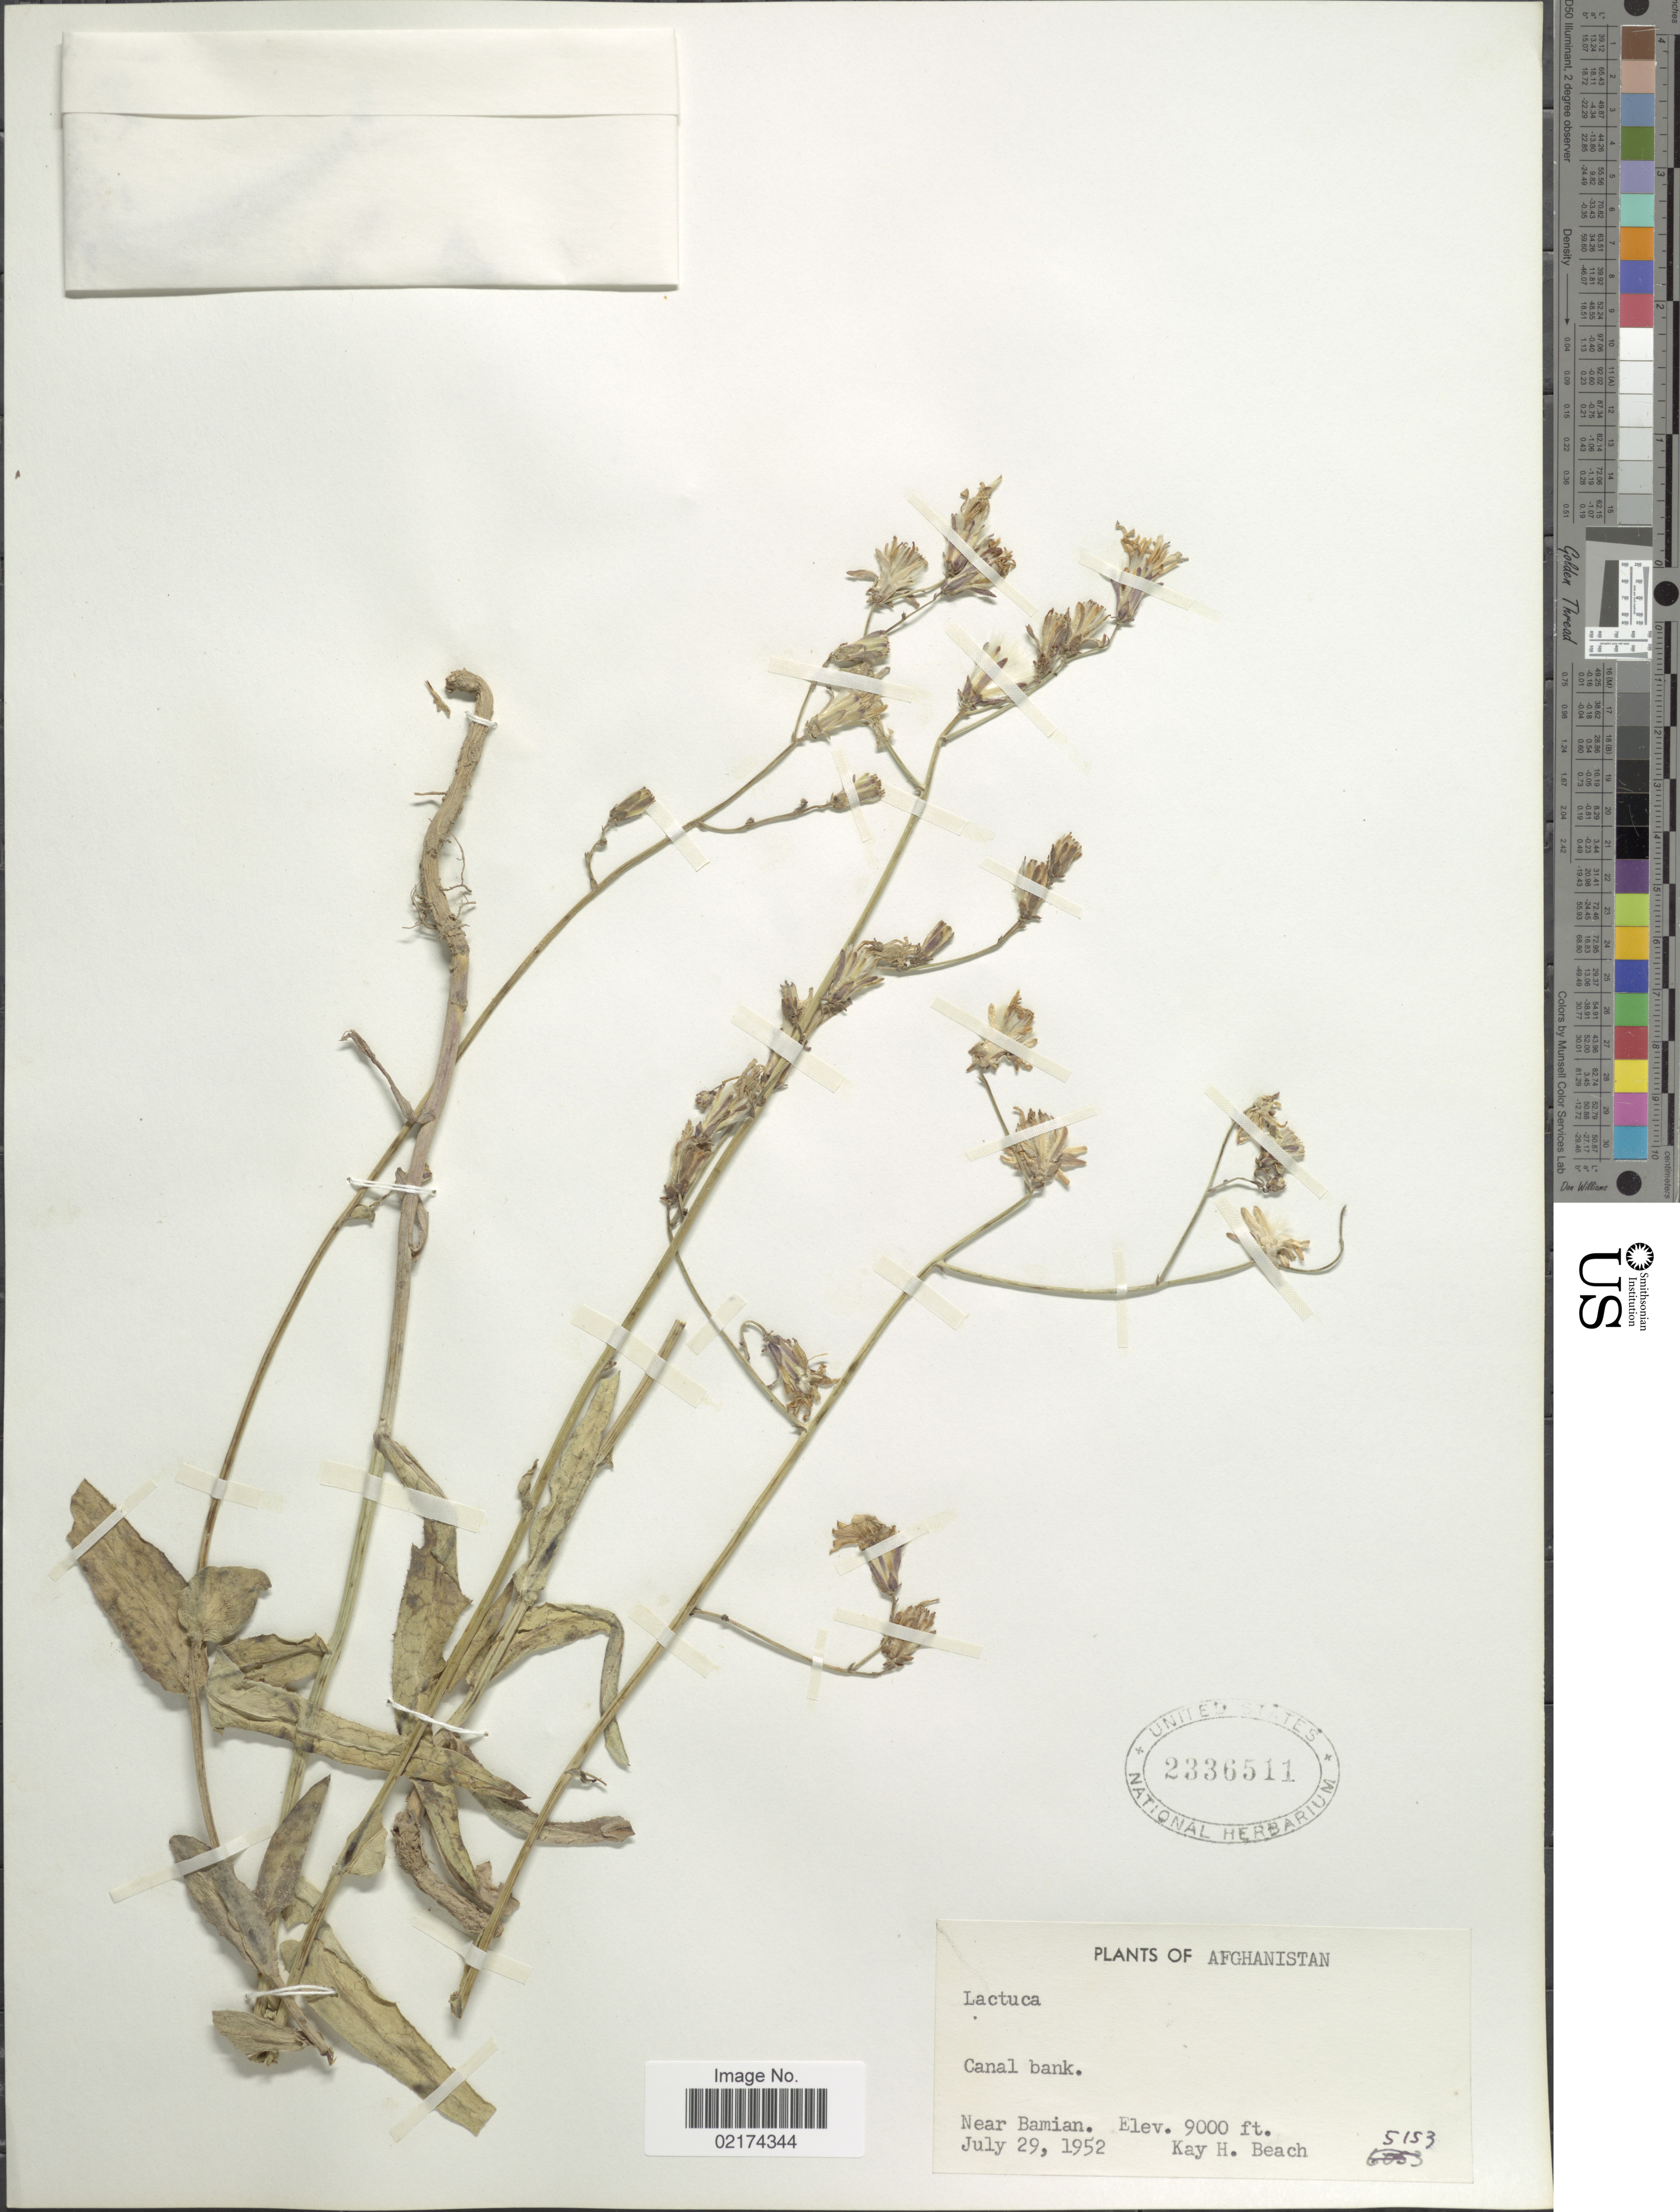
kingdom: Plantae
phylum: Tracheophyta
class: Magnoliopsida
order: Asterales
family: Asteraceae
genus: Lactuca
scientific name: Lactuca sp.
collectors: K. H. Beach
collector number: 5153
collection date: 1952-07-29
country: Afghanistan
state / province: Bamian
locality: Canal bank, near Bamian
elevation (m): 2743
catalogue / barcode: US 2336511